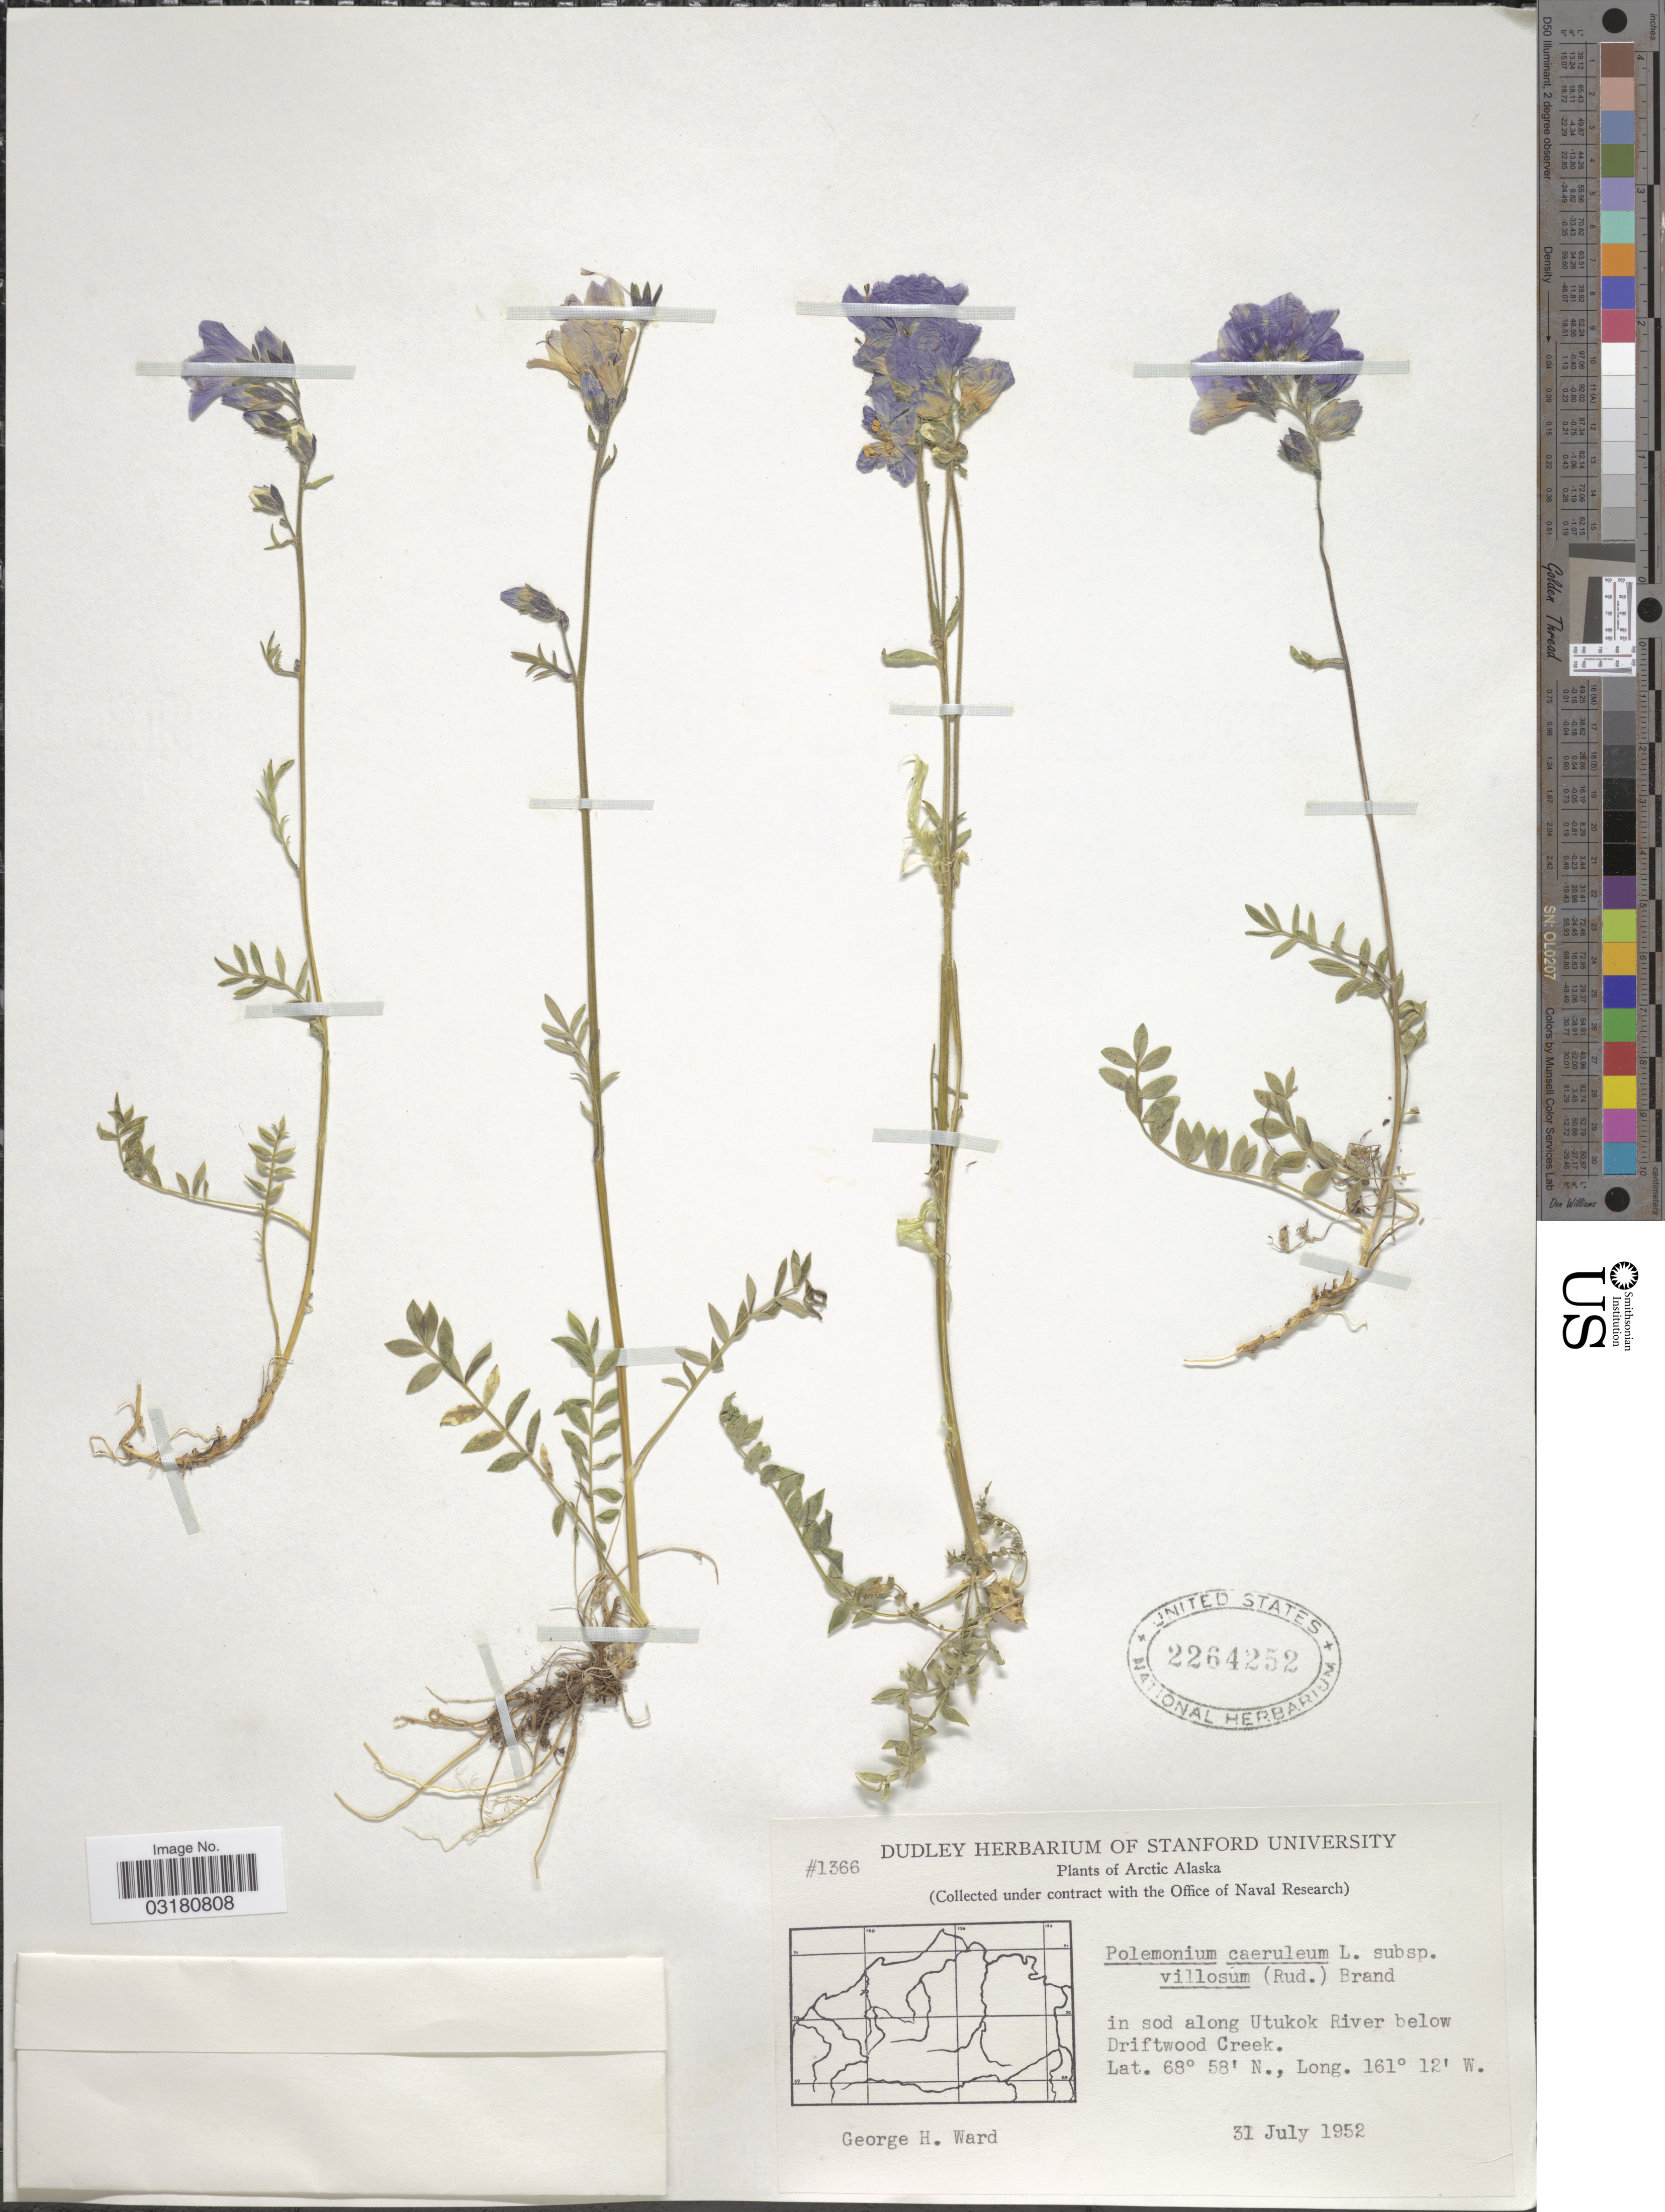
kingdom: Plantae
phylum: Tracheophyta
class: Magnoliopsida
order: Ericales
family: Polemoniaceae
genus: Polemonium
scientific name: Polemonium acutiflorum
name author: Willd. ex Roem. & Schult.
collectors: G. H. Ward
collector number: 1366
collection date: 1952-07-31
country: United States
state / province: Alaska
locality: Arctic Alaska. In sod along Utukok River below Driftwood Creek.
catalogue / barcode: US 2264252